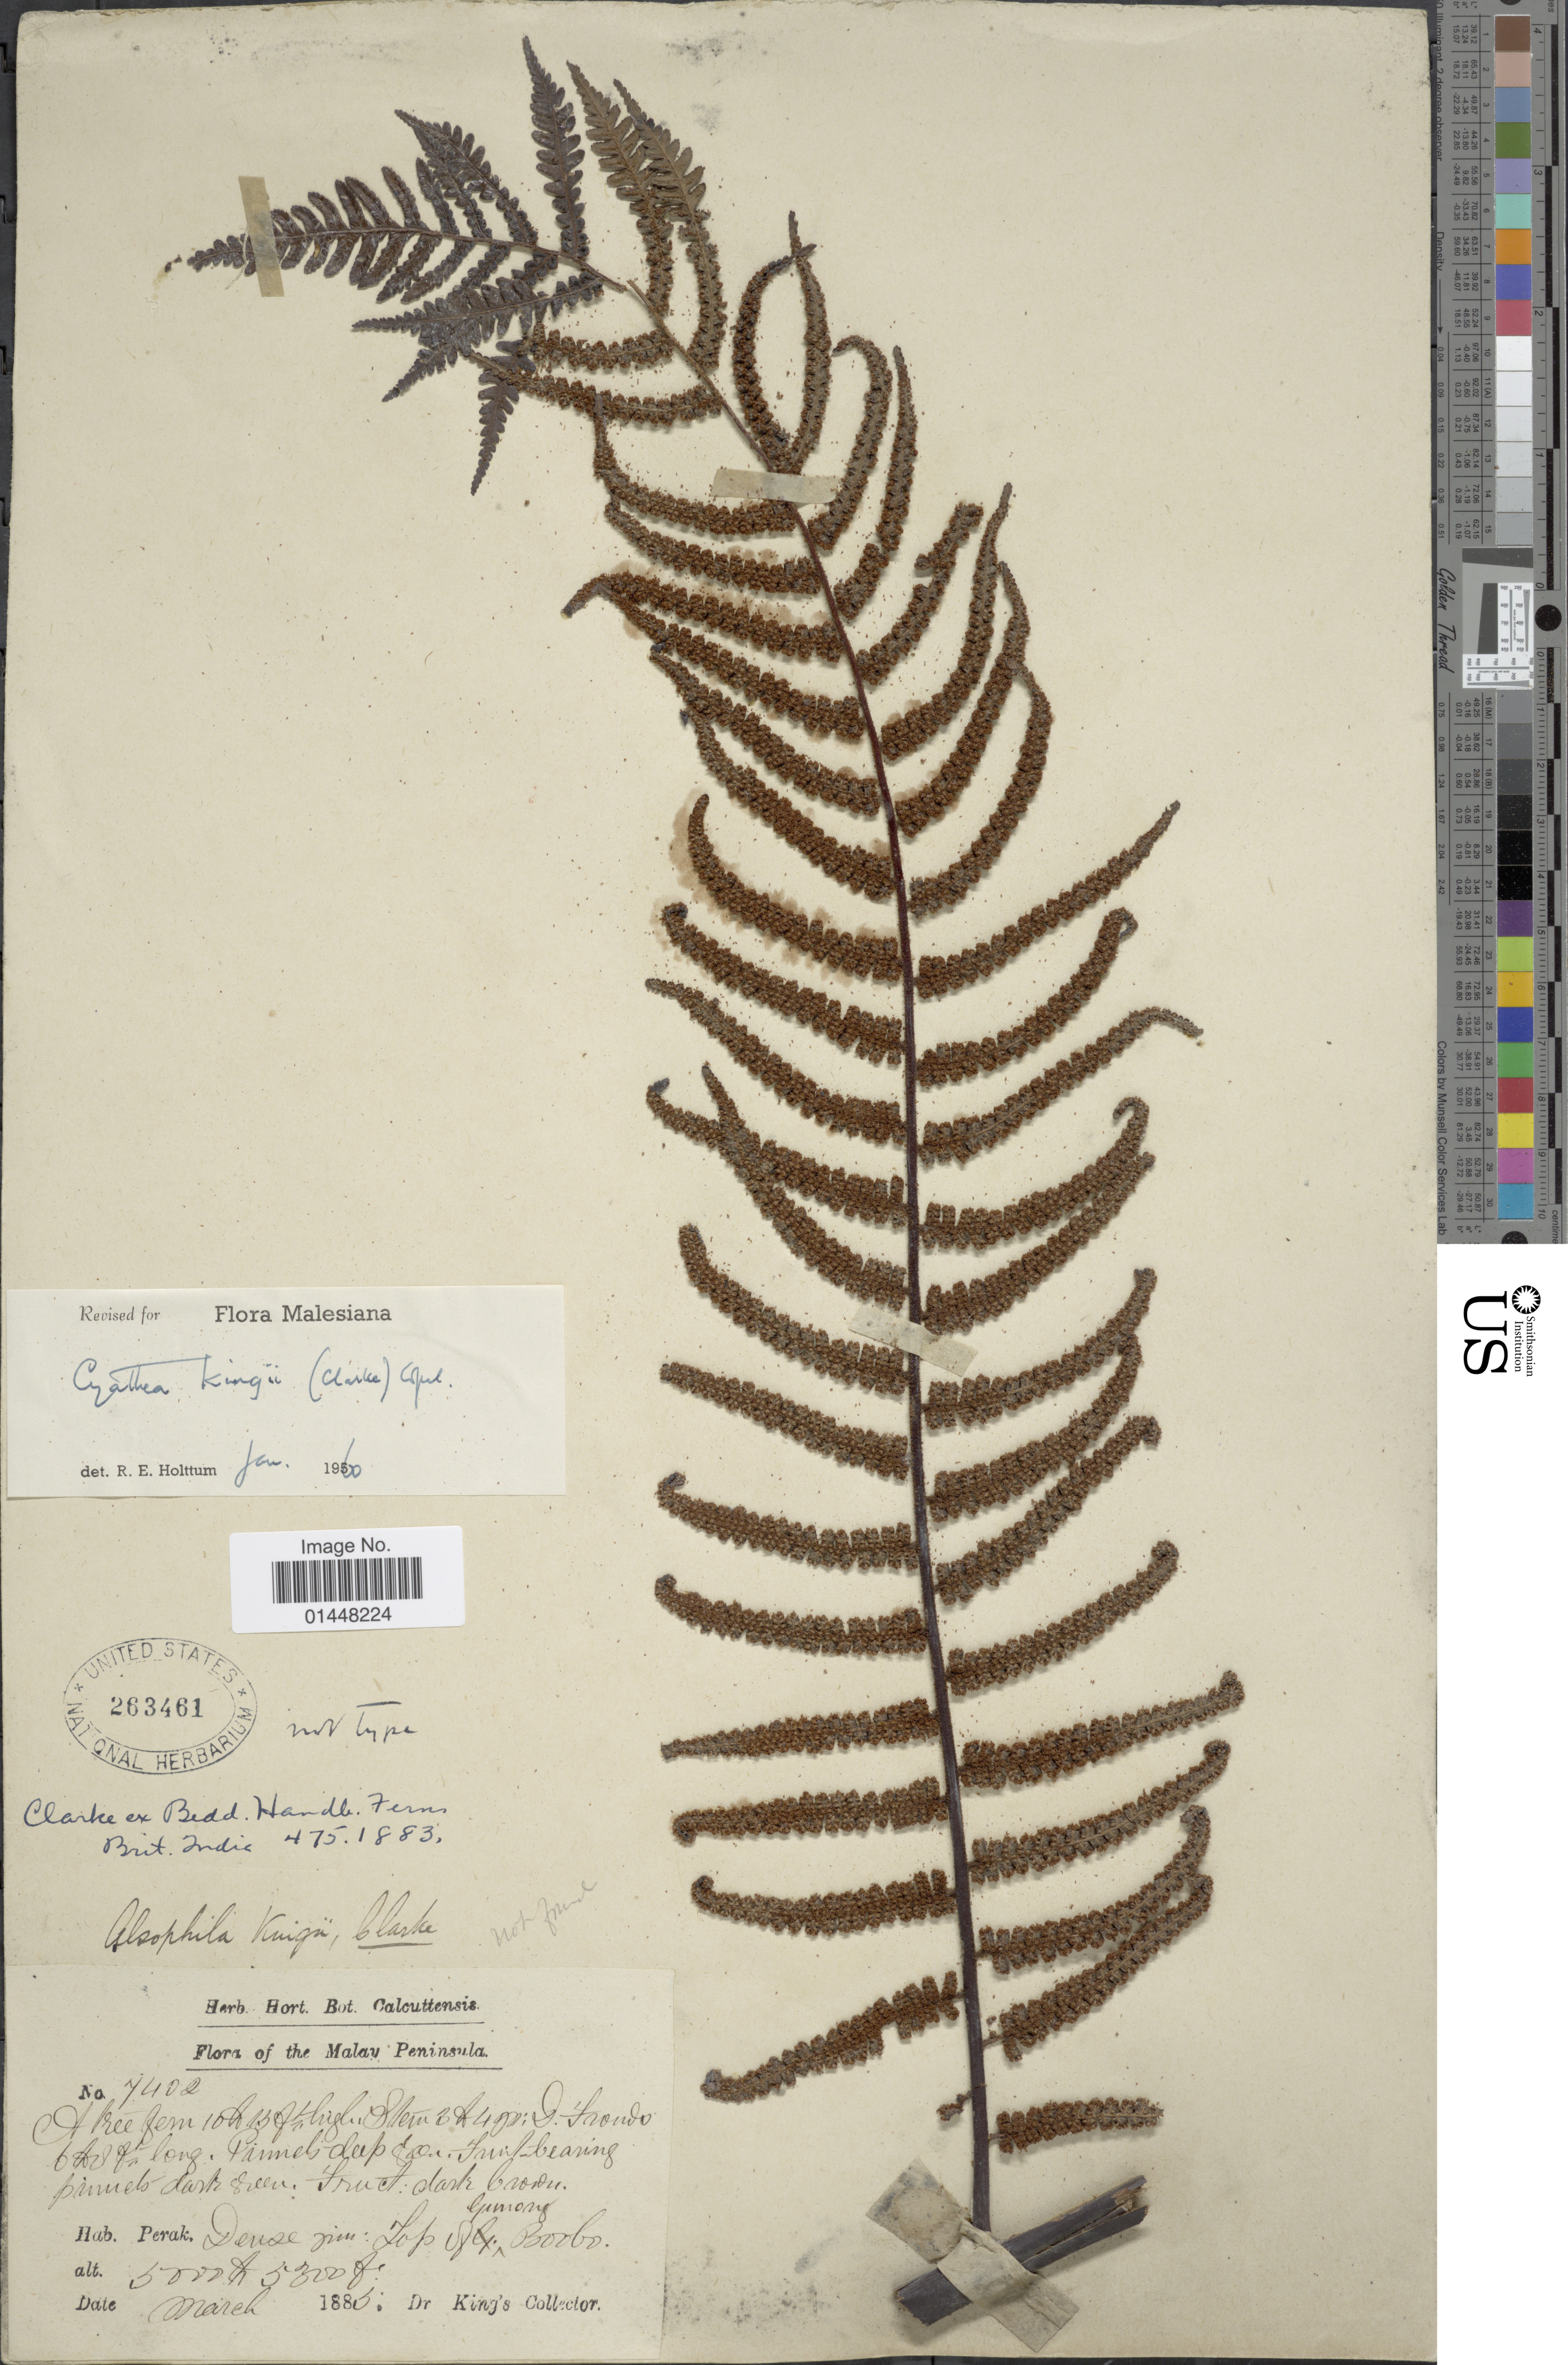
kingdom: Plantae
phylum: Tracheophyta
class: Polypodiopsida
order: Cyatheales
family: Cyatheaceae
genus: Gymnosphaera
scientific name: Gymnosphaera kingii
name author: (Clarke) Copel.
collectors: Dr. King's collector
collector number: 7402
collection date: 1885-03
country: Malaysia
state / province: Perak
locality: Malay Peninsula. Dense rim: Top of Gumon Boobo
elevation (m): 1524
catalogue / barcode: US 263461